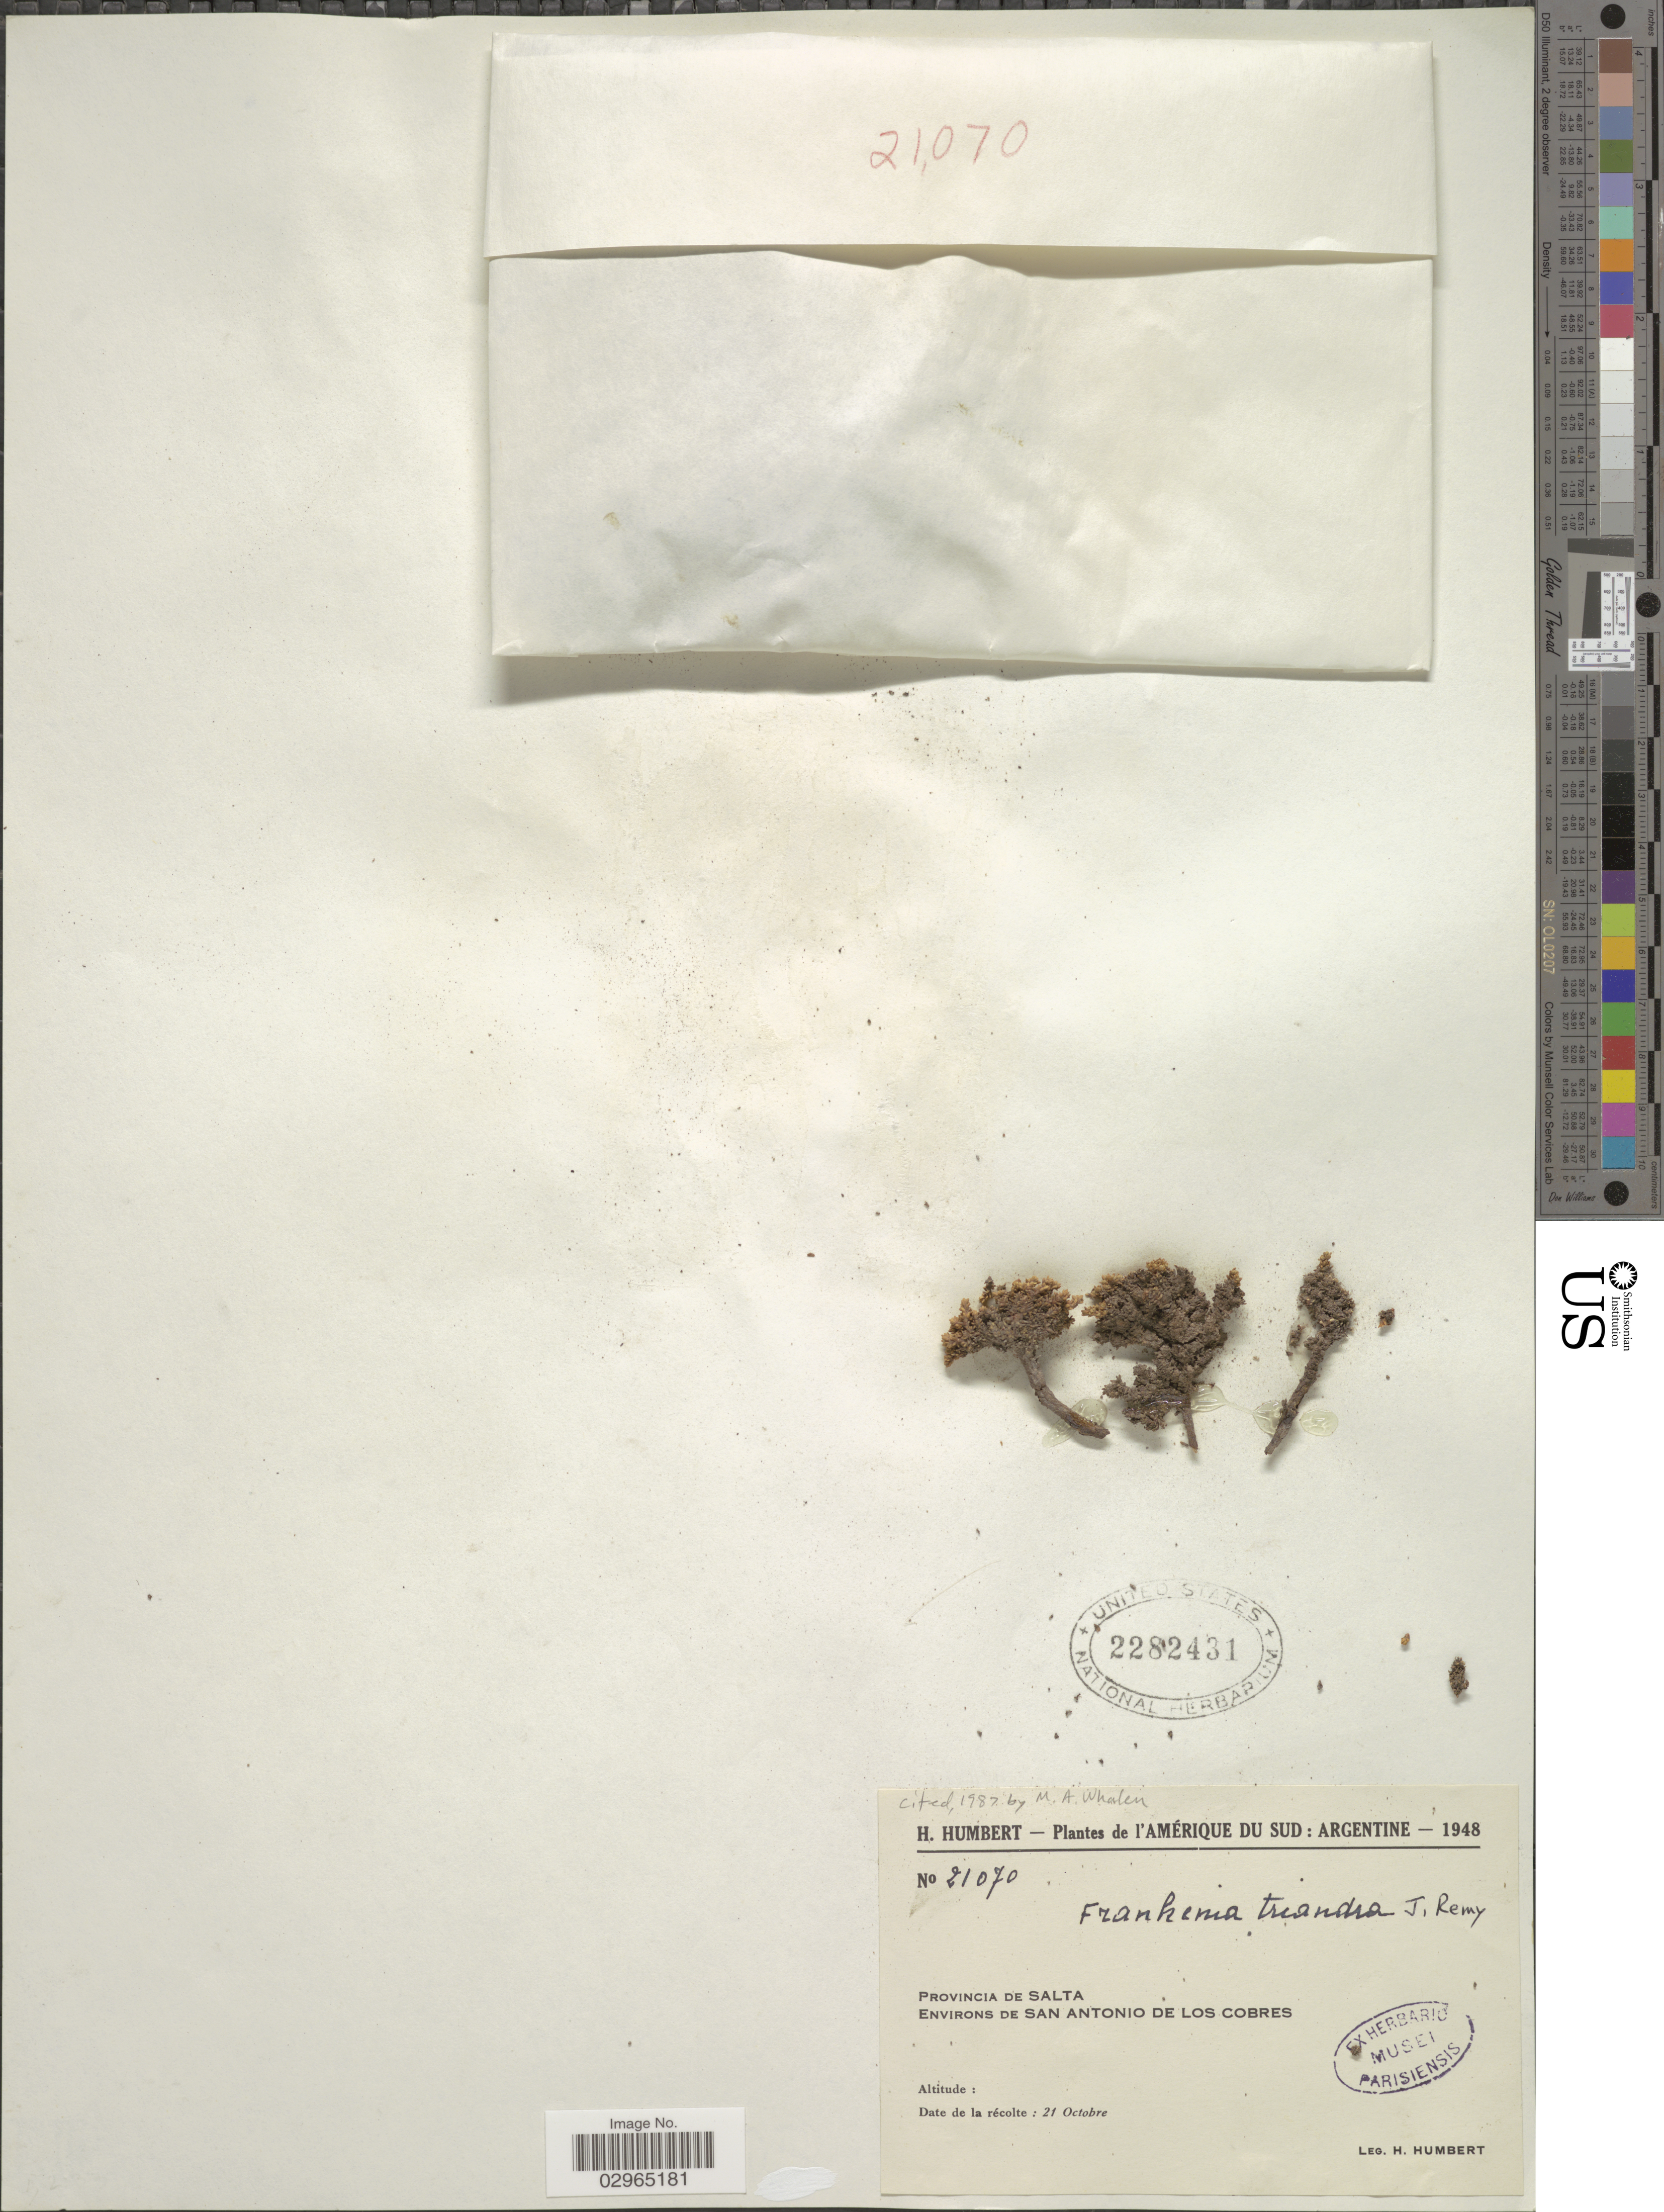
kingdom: Plantae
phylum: Tracheophyta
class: Magnoliopsida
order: Caryophyllales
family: Frankeniaceae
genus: Frankenia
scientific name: Frankenia triandra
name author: J. Rémy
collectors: H. Humbert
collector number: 21070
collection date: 1948-10-21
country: Argentina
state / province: Salta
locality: Provincia de Salta. Environs de San Antonio de Los Cobres.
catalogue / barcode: US 2282431